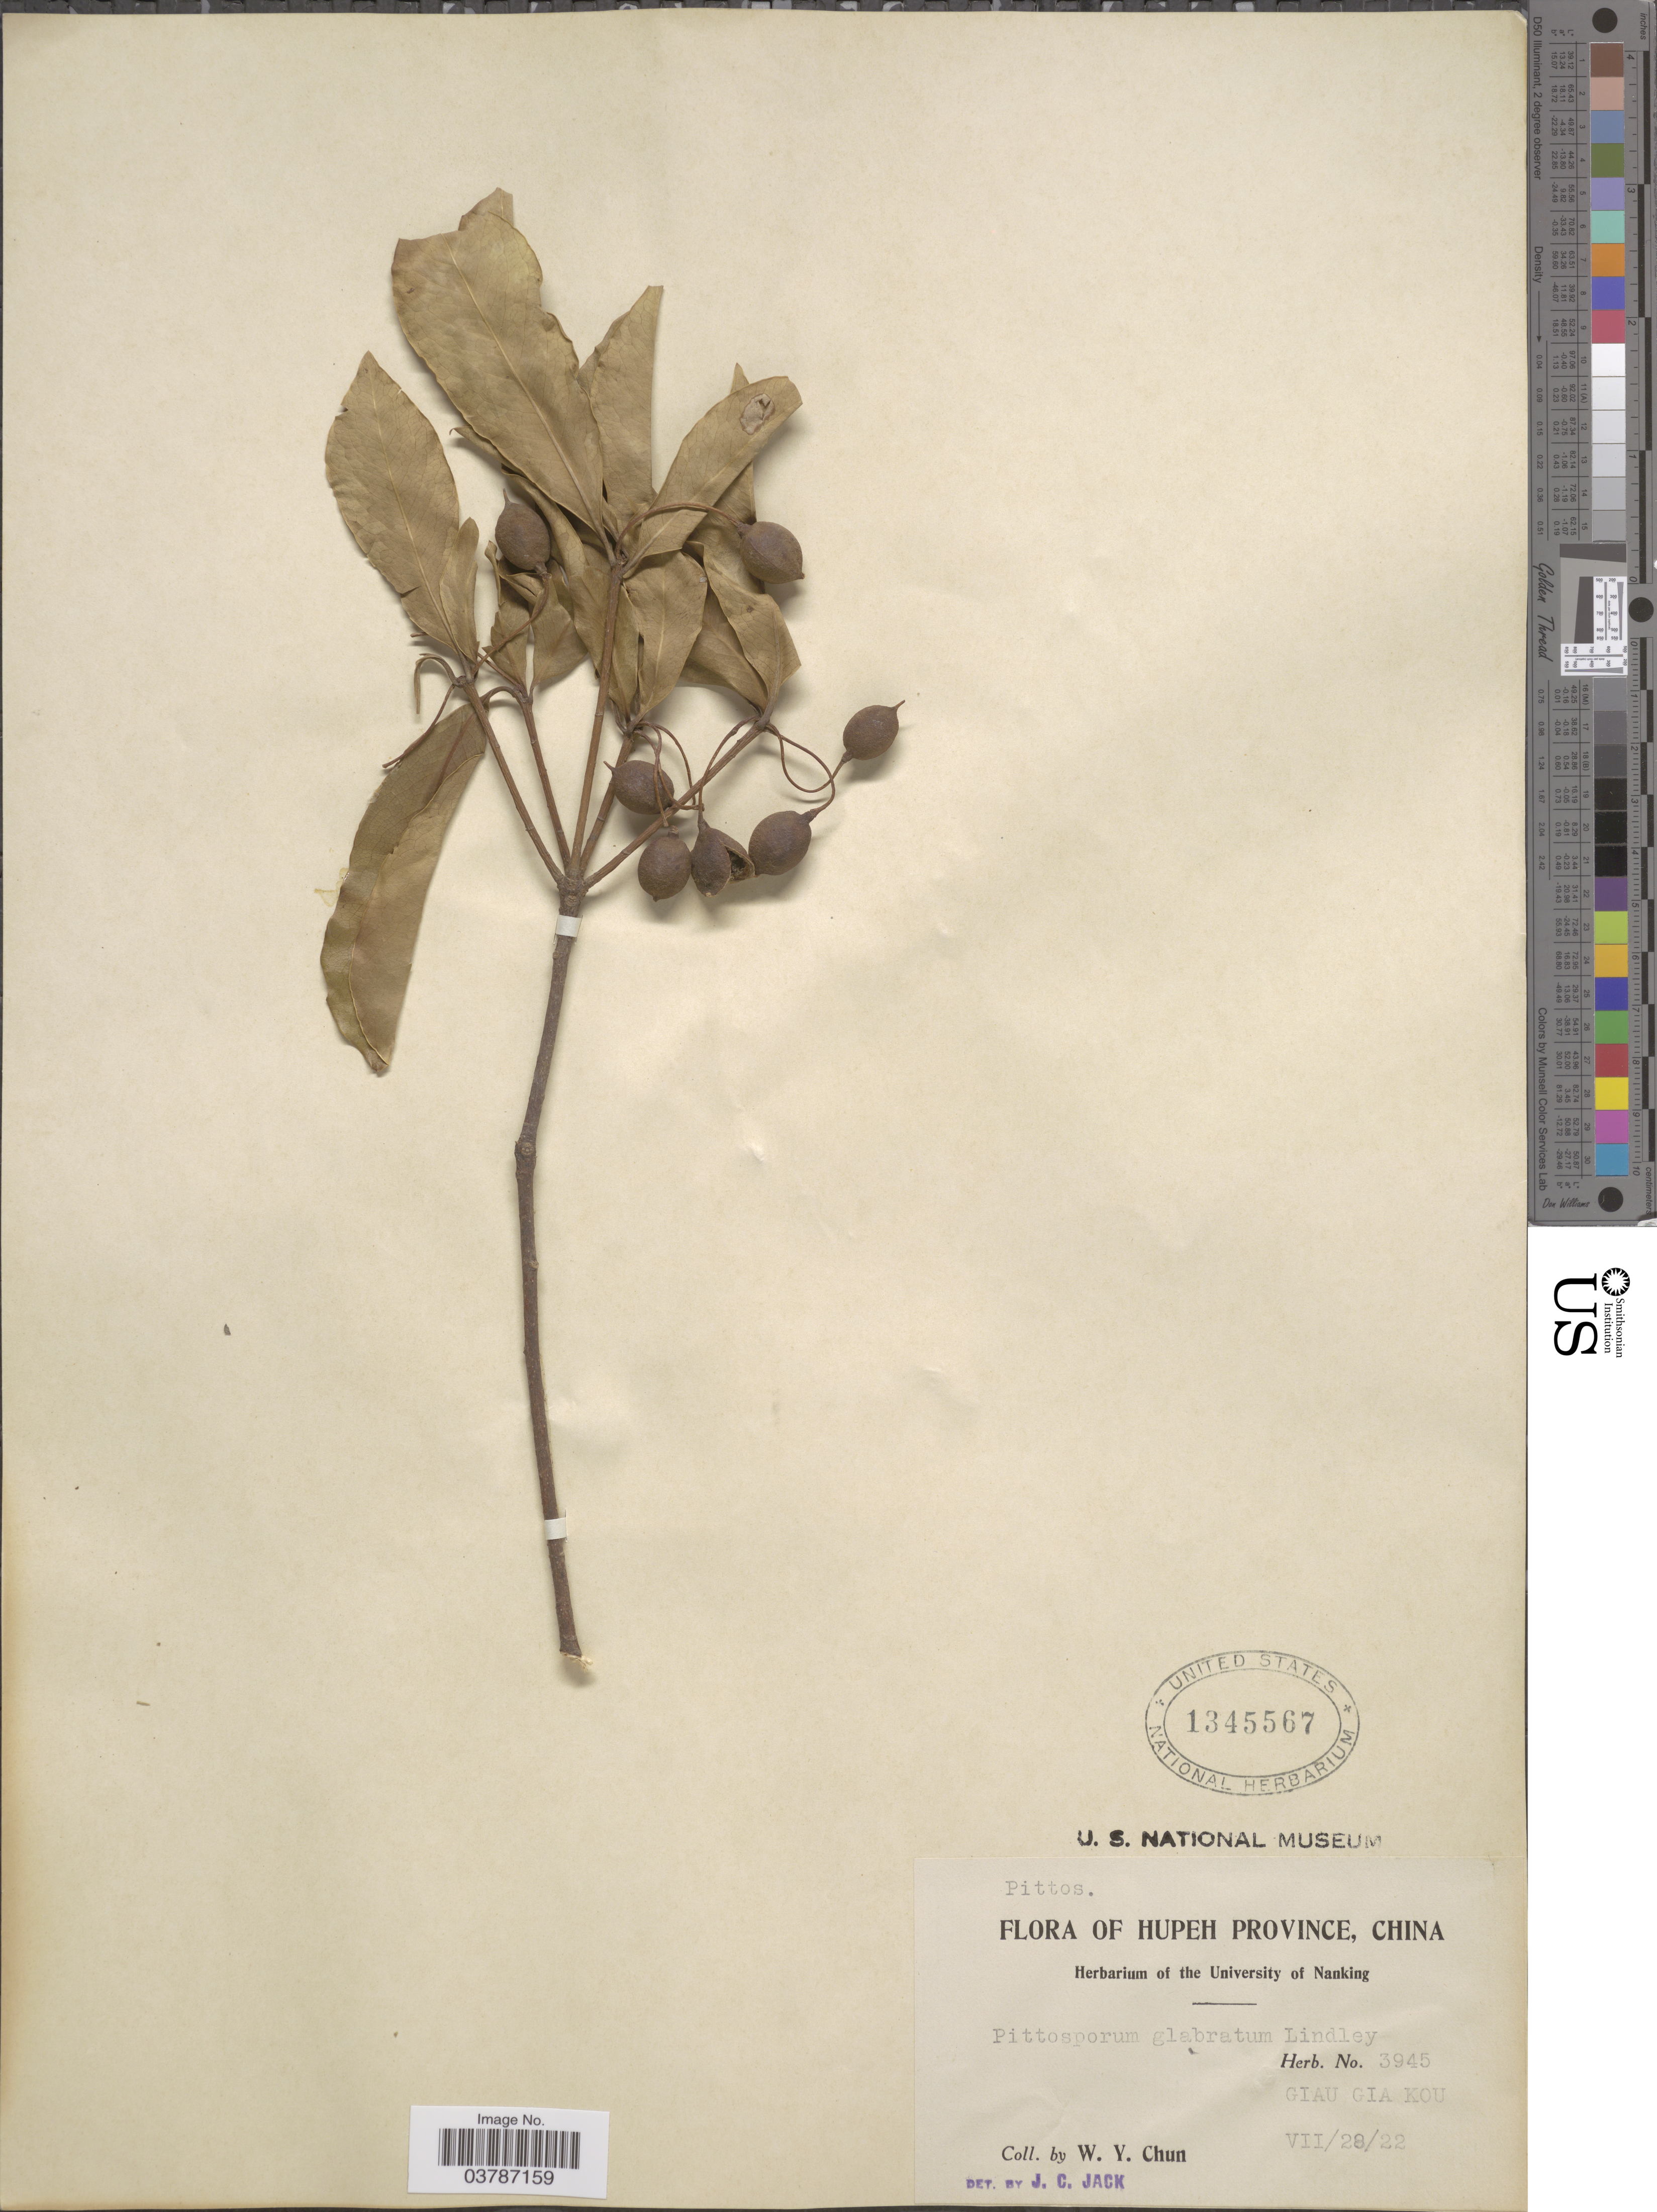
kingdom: Plantae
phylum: Tracheophyta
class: Magnoliopsida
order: Apiales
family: Pittosporaceae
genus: Pittosporum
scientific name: Pittosporum glabratum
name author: Lindl.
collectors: W. Y. Chun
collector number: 3945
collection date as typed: Transcribed d/m/y: 28/7/22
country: China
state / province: Hubei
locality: Hupeh Province. Giau Gia Kou.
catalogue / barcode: US 1345567